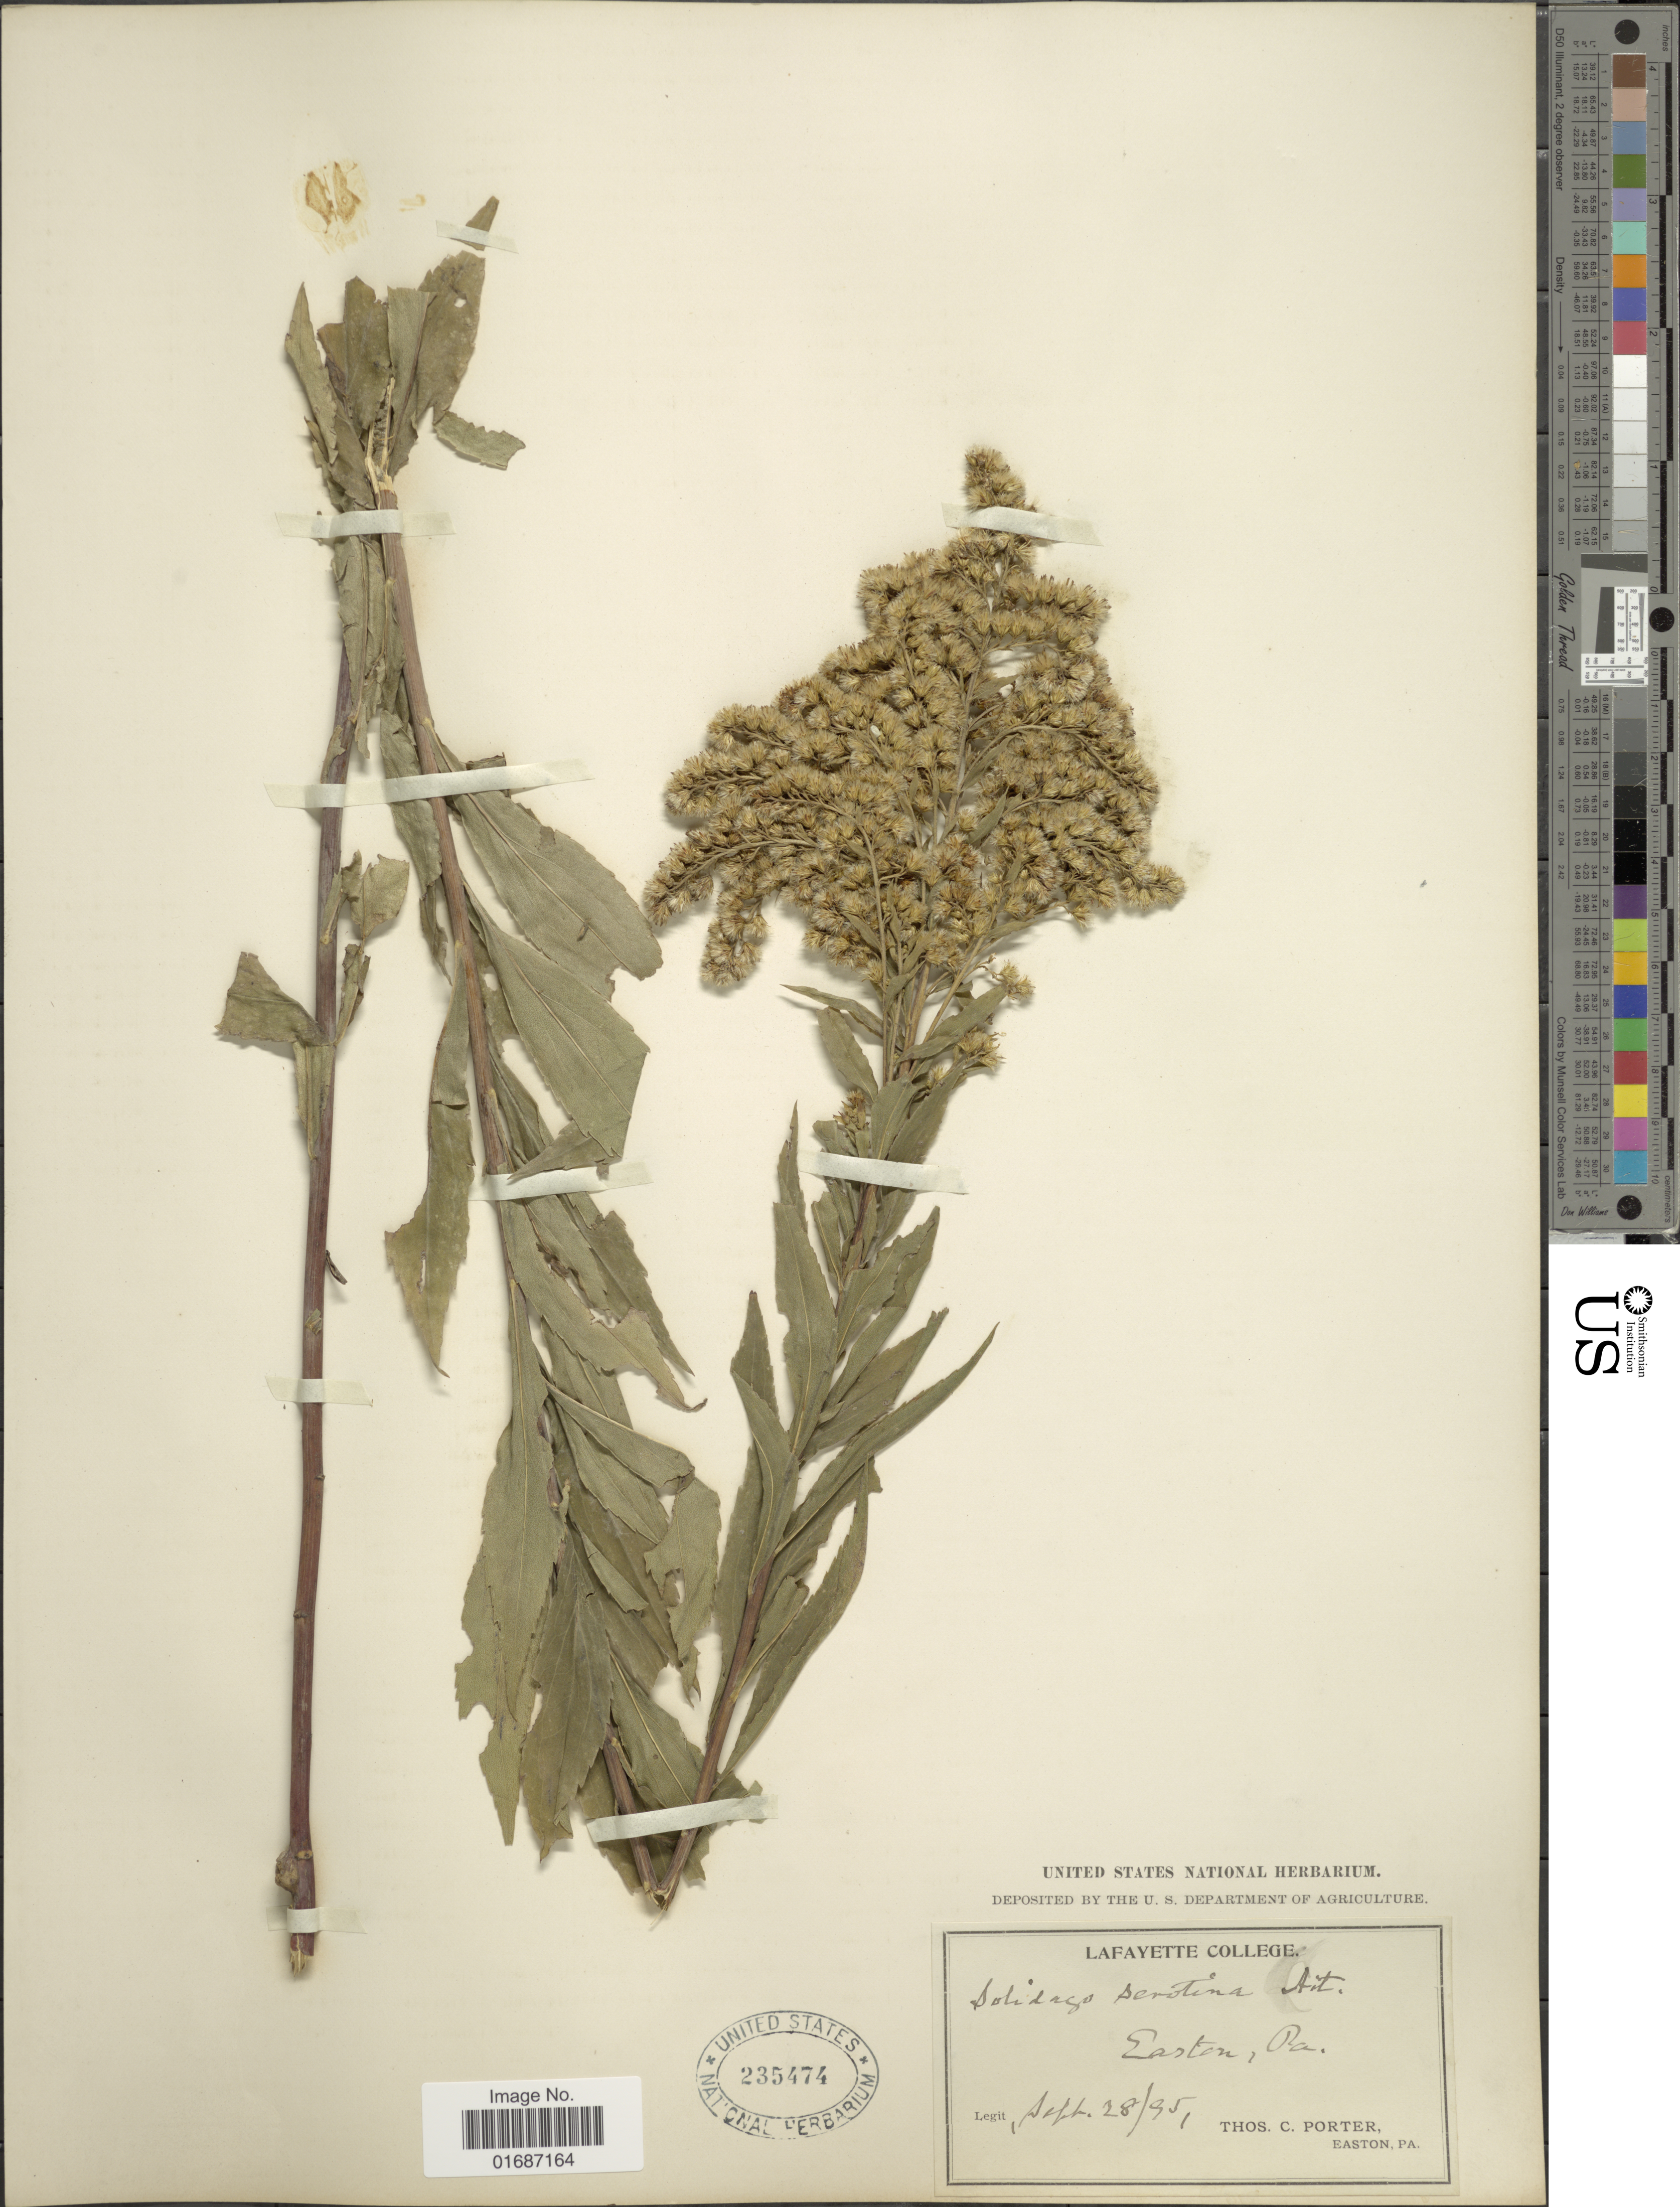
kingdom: Plantae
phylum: Tracheophyta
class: Magnoliopsida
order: Asterales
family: Asteraceae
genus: Solidago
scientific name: Solidago gigantea var. leiophylla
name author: Fernald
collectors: T. C. Porter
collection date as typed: Transcribed d/m/y: 28/9/95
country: United States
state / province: Pennsylvania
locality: Easton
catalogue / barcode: US 235474